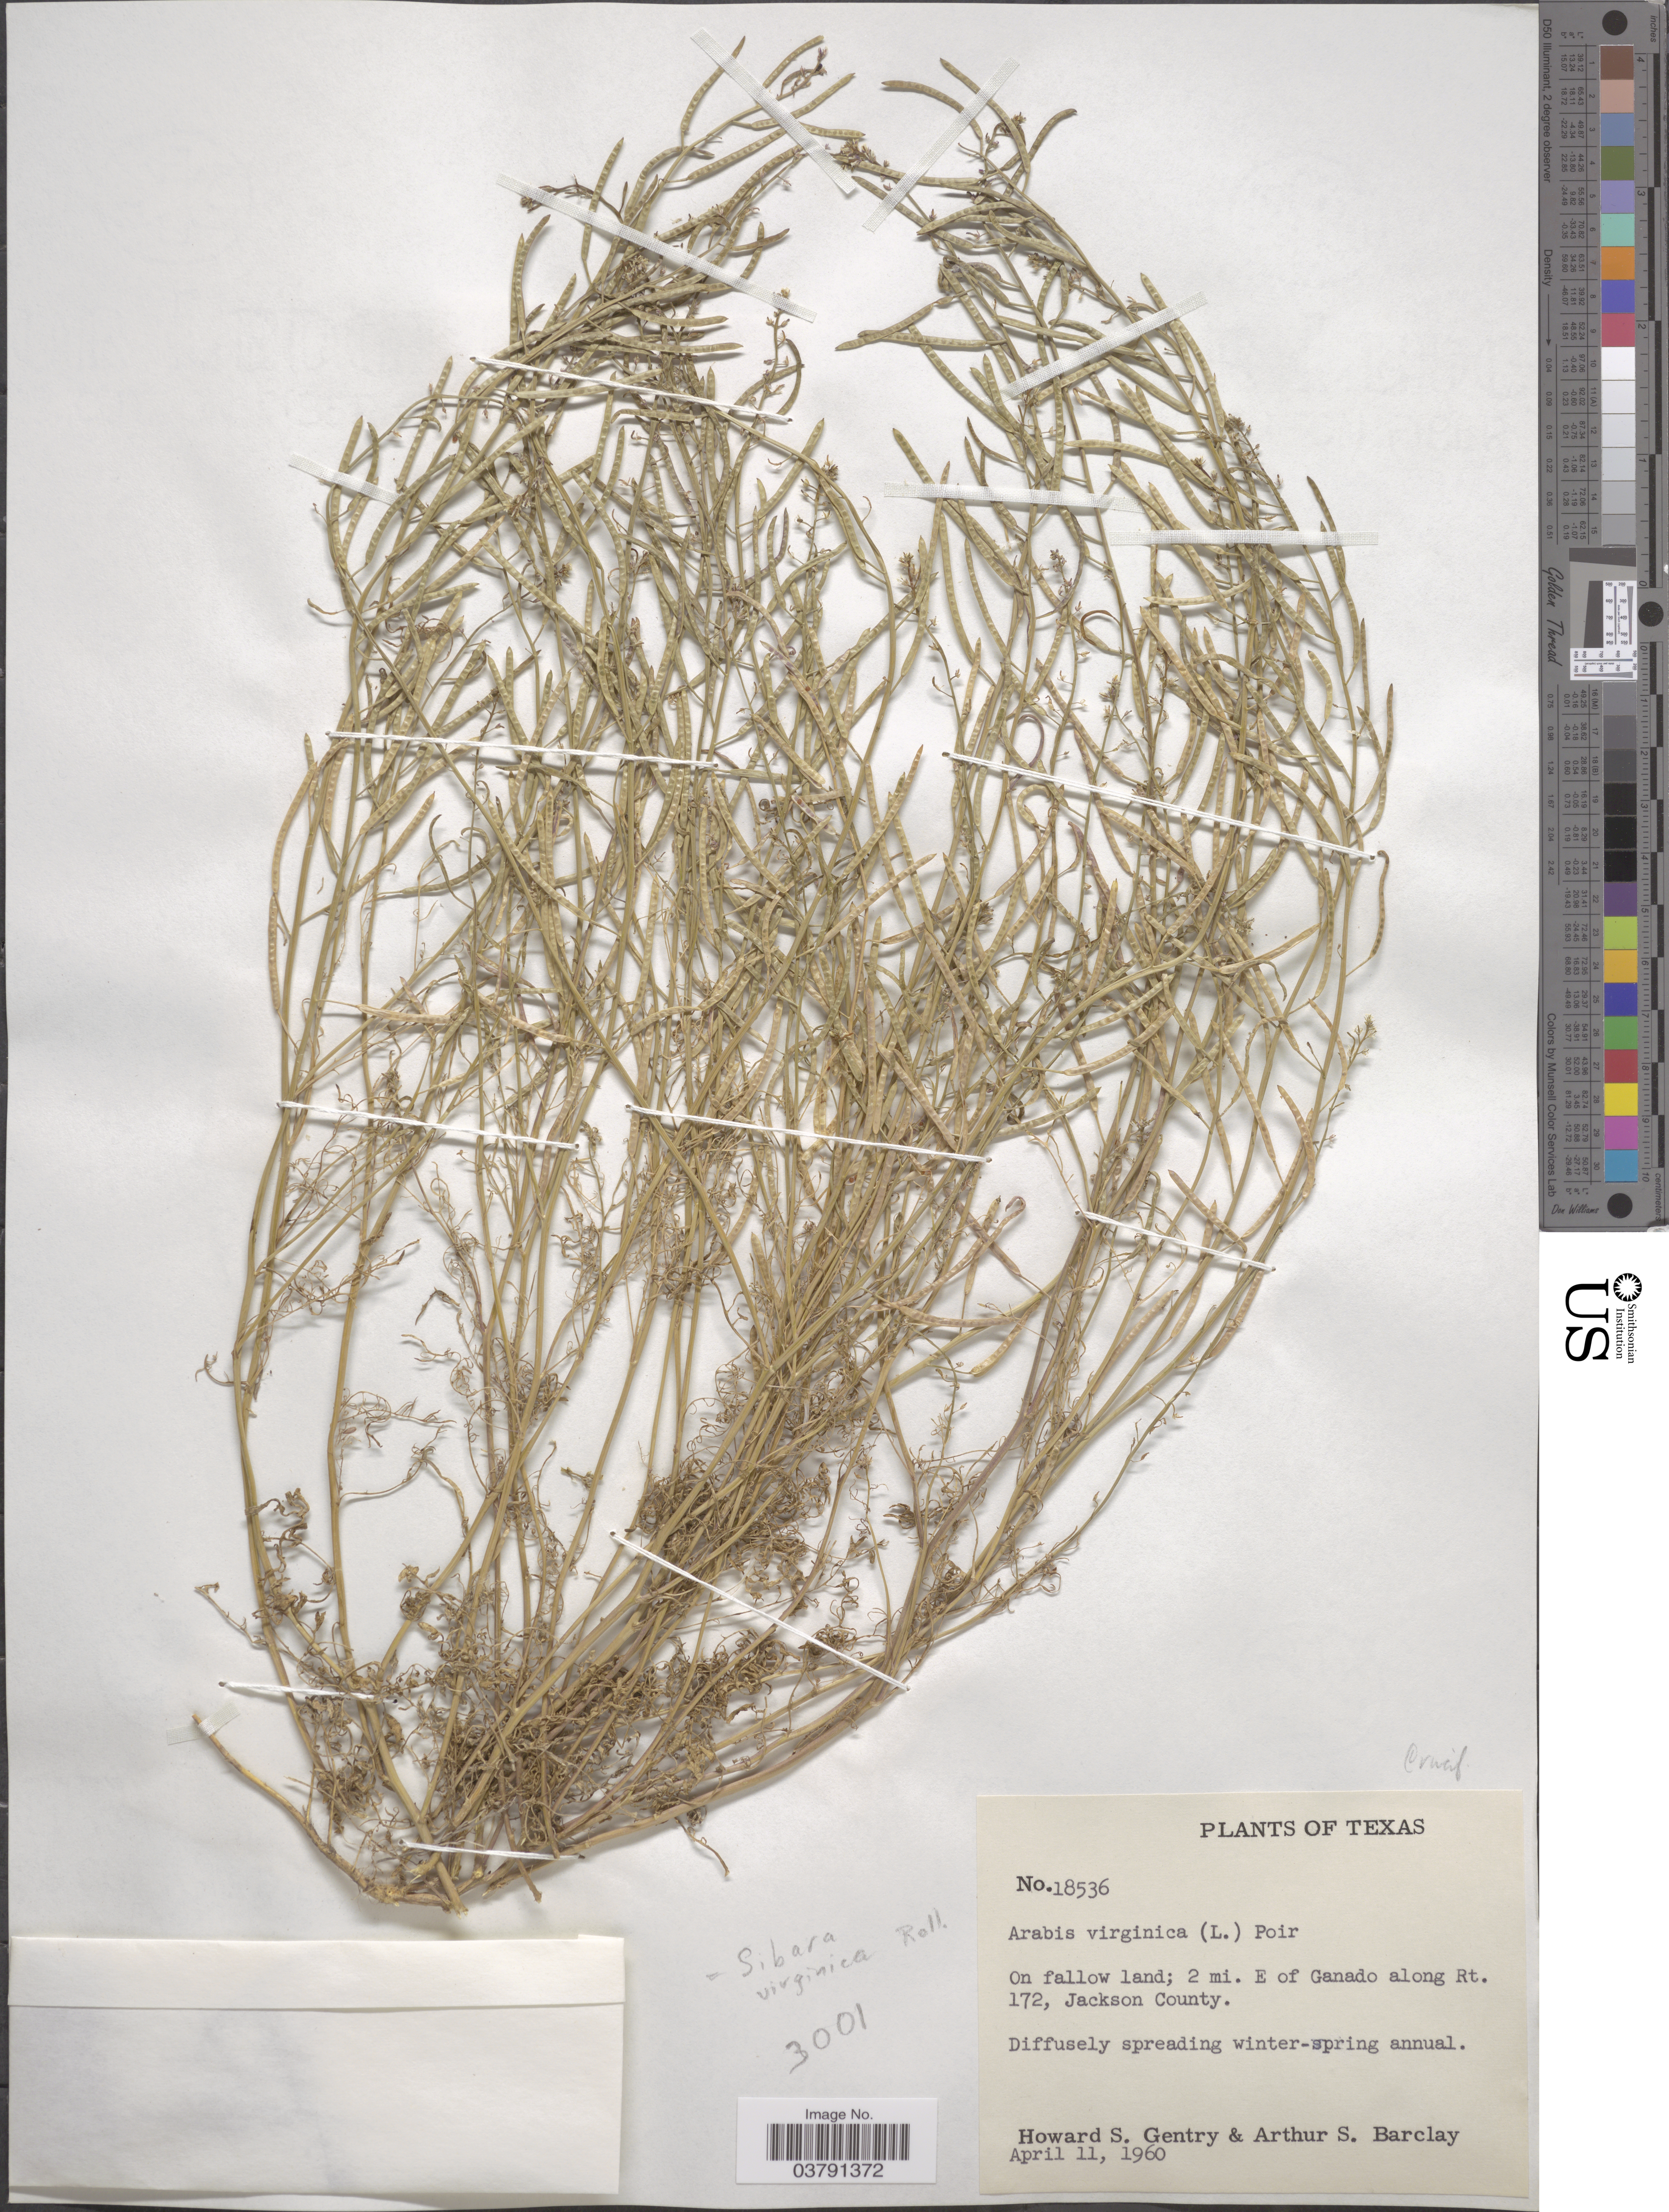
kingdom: Plantae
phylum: Tracheophyta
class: Magnoliopsida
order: Brassicales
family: Brassicaceae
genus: Planodes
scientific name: Planodes virginicum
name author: (L.) Greene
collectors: H. S. Gentry & A. S. Barclay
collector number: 18536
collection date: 1960-04-11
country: United States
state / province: Texas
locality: On fallow land; 2 mi. E of Ganado along Rt. 172, Jackson County.